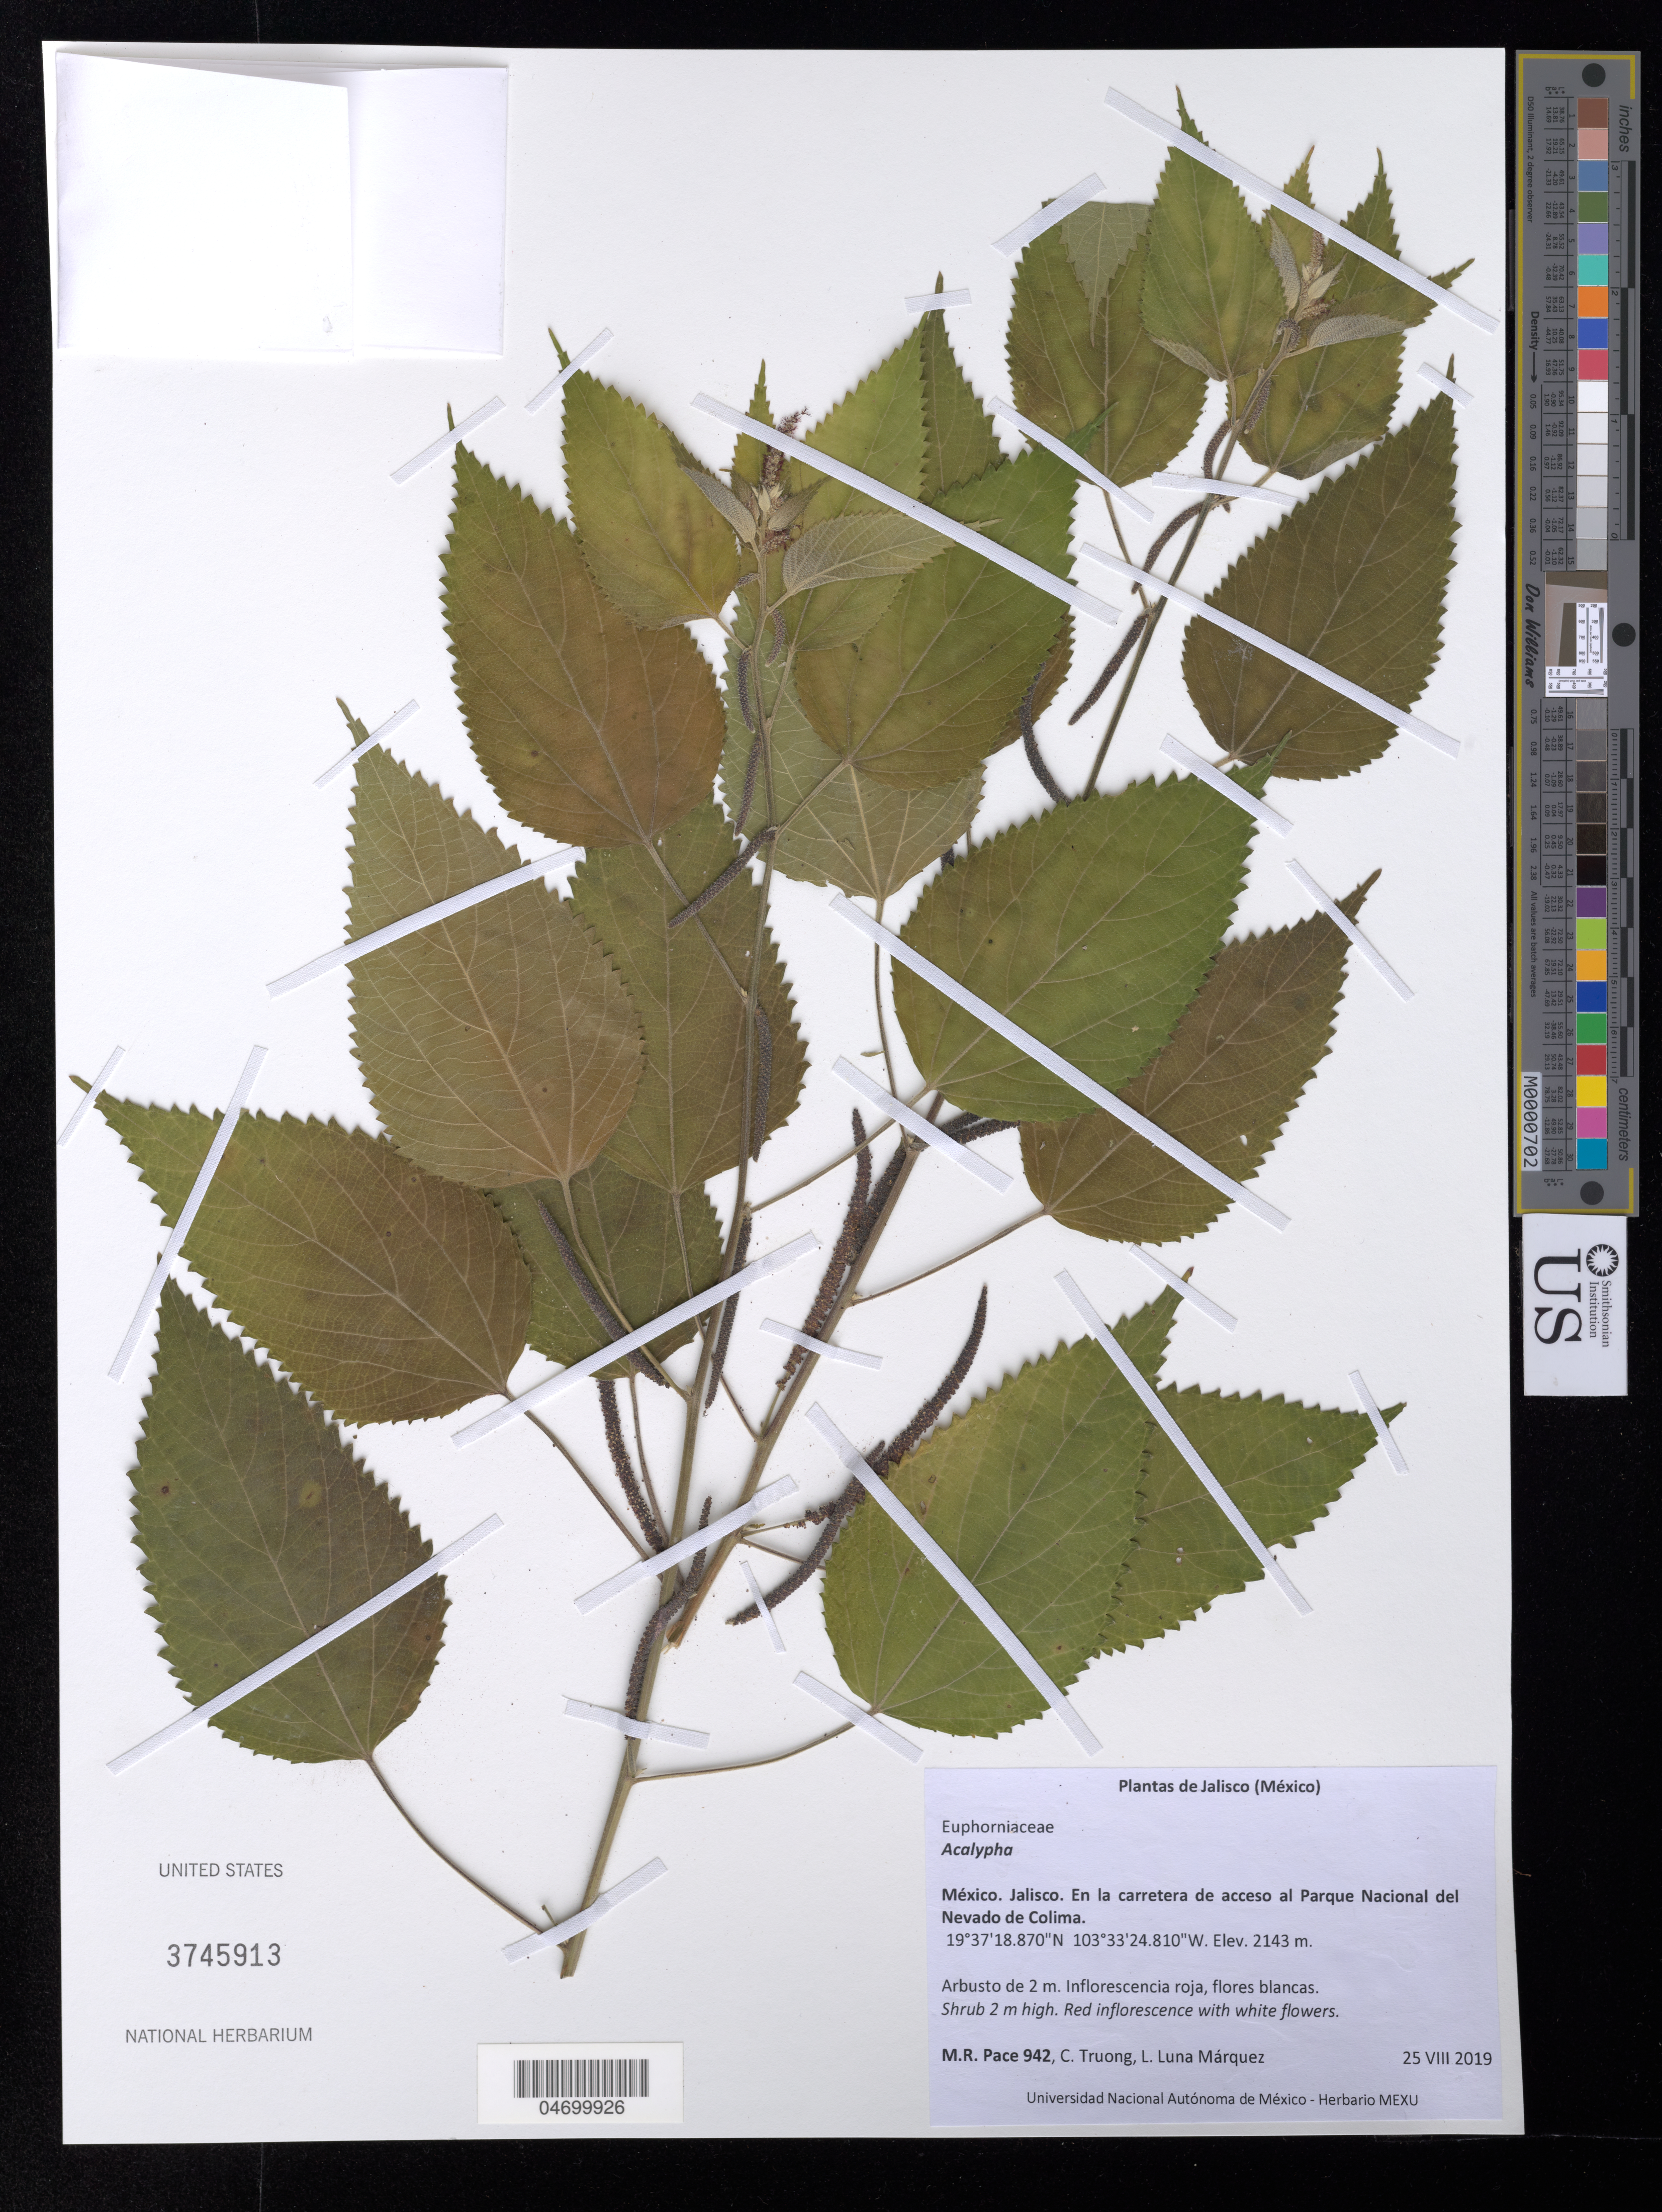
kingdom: Plantae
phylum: Tracheophyta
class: Magnoliopsida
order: Malpighiales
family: Euphorbiaceae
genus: Acalypha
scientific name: Acalypha sp.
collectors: M. Pace, C. Truong & L. Luna Marquez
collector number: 942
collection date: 2019-08-25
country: Mexico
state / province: Jalisco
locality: En la carretera de acceso al Parque Nacional del Nevado de Colima.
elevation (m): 2143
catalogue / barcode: US 3745913